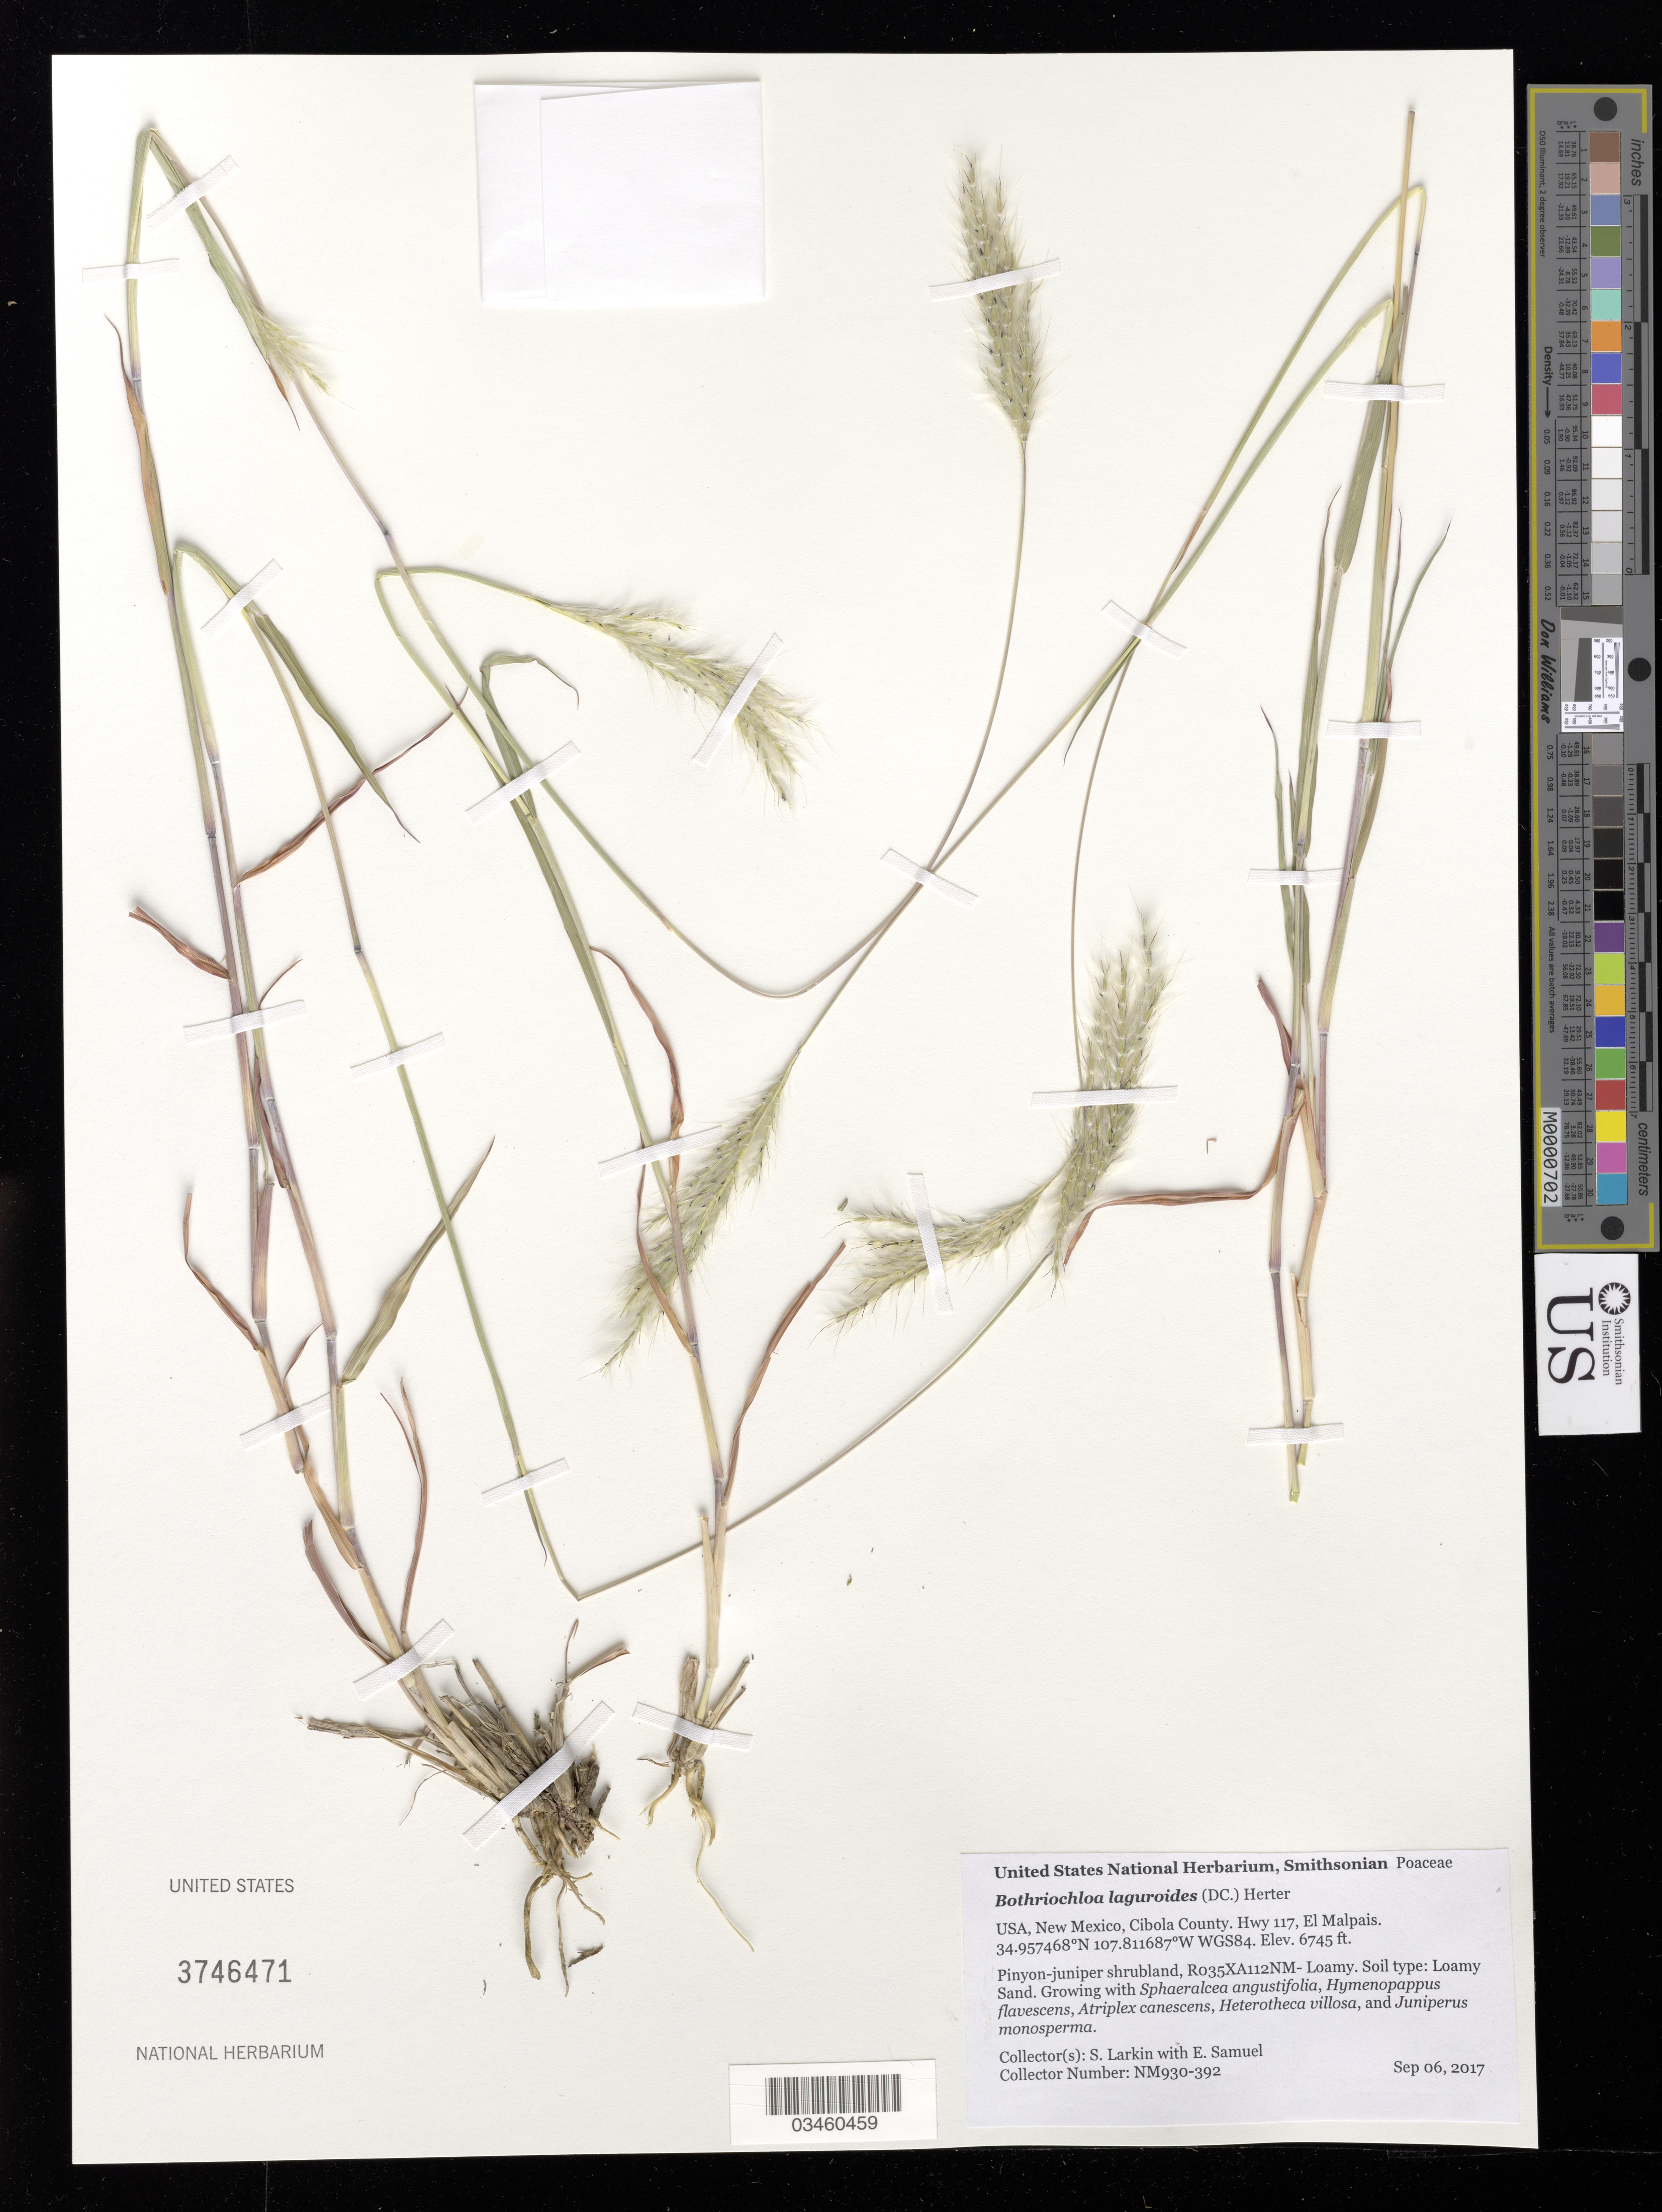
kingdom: Plantae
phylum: Tracheophyta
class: Liliopsida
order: Poales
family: Poaceae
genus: Bothriochloa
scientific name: Bothriochloa laguroides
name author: (DC.) Herter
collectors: S. Larkin & E. Samuel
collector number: NM930-392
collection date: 2017-09-06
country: United States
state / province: New Mexico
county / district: Cibola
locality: BLM, El Malpais, Highway 117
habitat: R035XA112NM- Loamy sand. Pinyon-juniper shrubland.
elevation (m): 2056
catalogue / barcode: US 3746471